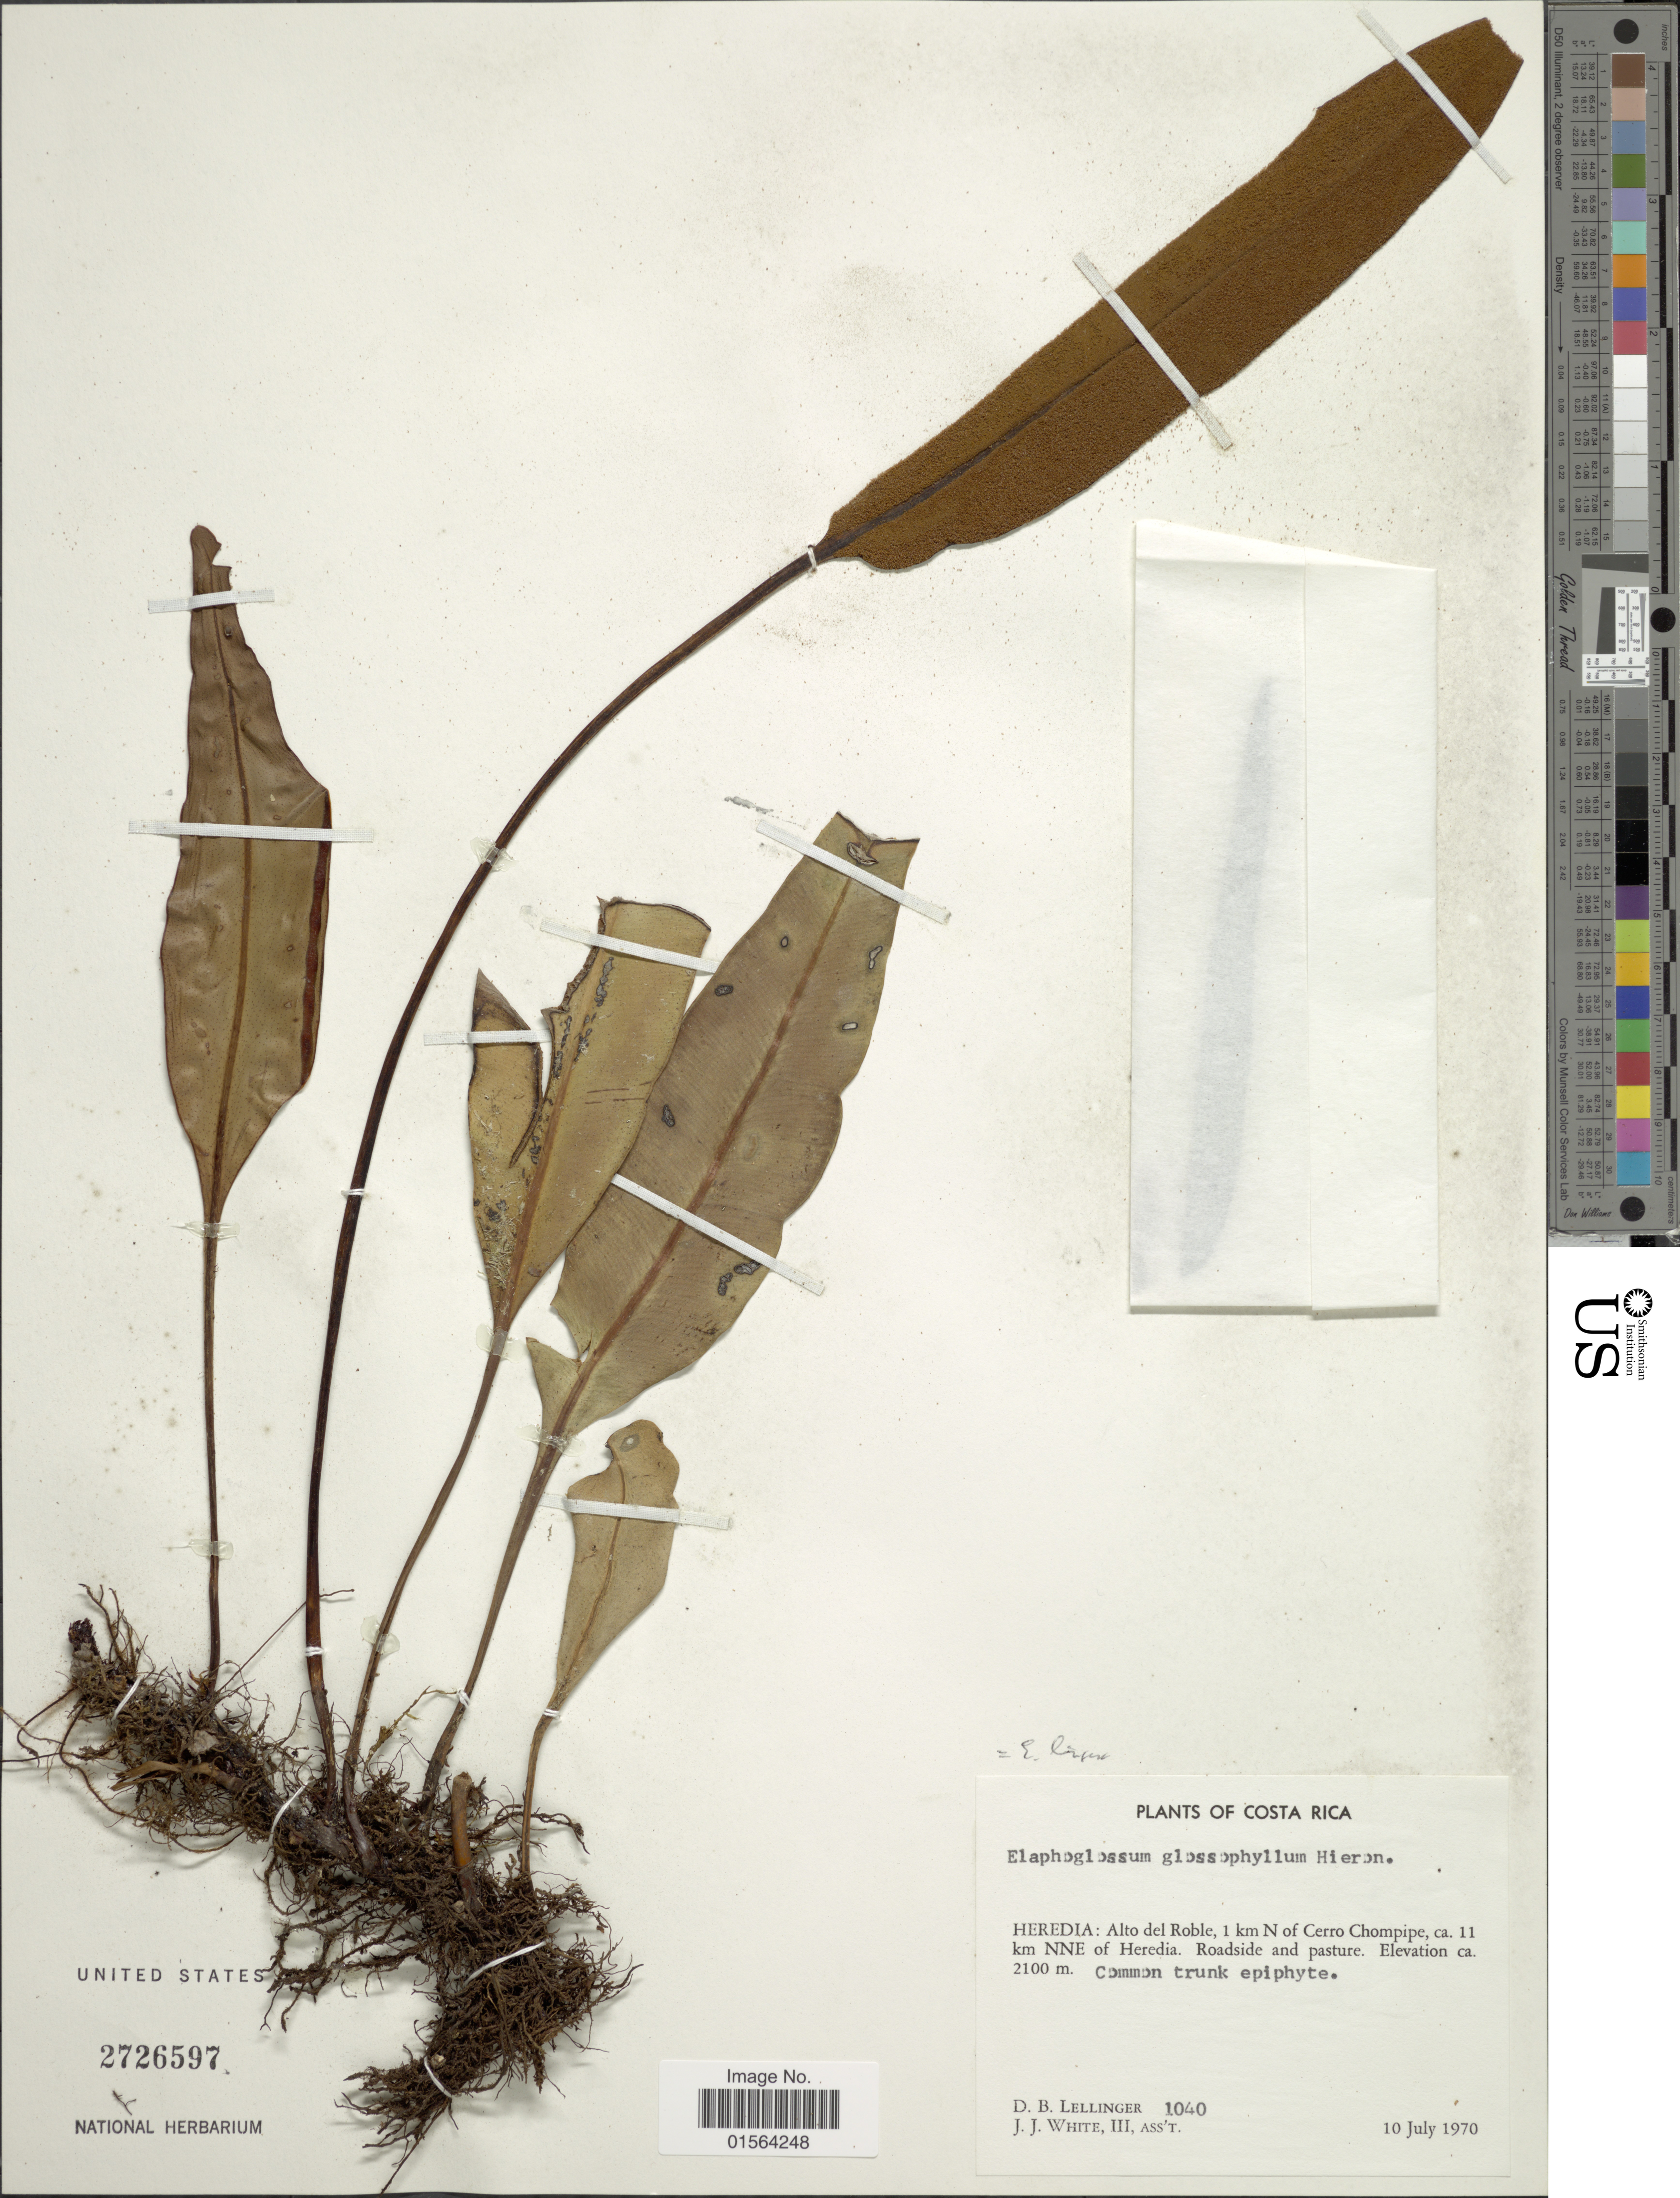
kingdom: Plantae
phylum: Tracheophyta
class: Polypodiopsida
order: Polypodiales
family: Dryopteridaceae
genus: Elaphoglossum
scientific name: Elaphoglossum lingua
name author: (C. Presl) Brack.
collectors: D. B. Lellinger & J. J. White III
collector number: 1040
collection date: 1970-07-10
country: Costa Rica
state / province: Heredia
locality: Heredia: Alto del Roble, 1 km N of Cerro Chompipe, ca 11 km NNE of Heredia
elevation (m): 2100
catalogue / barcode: US 2726597